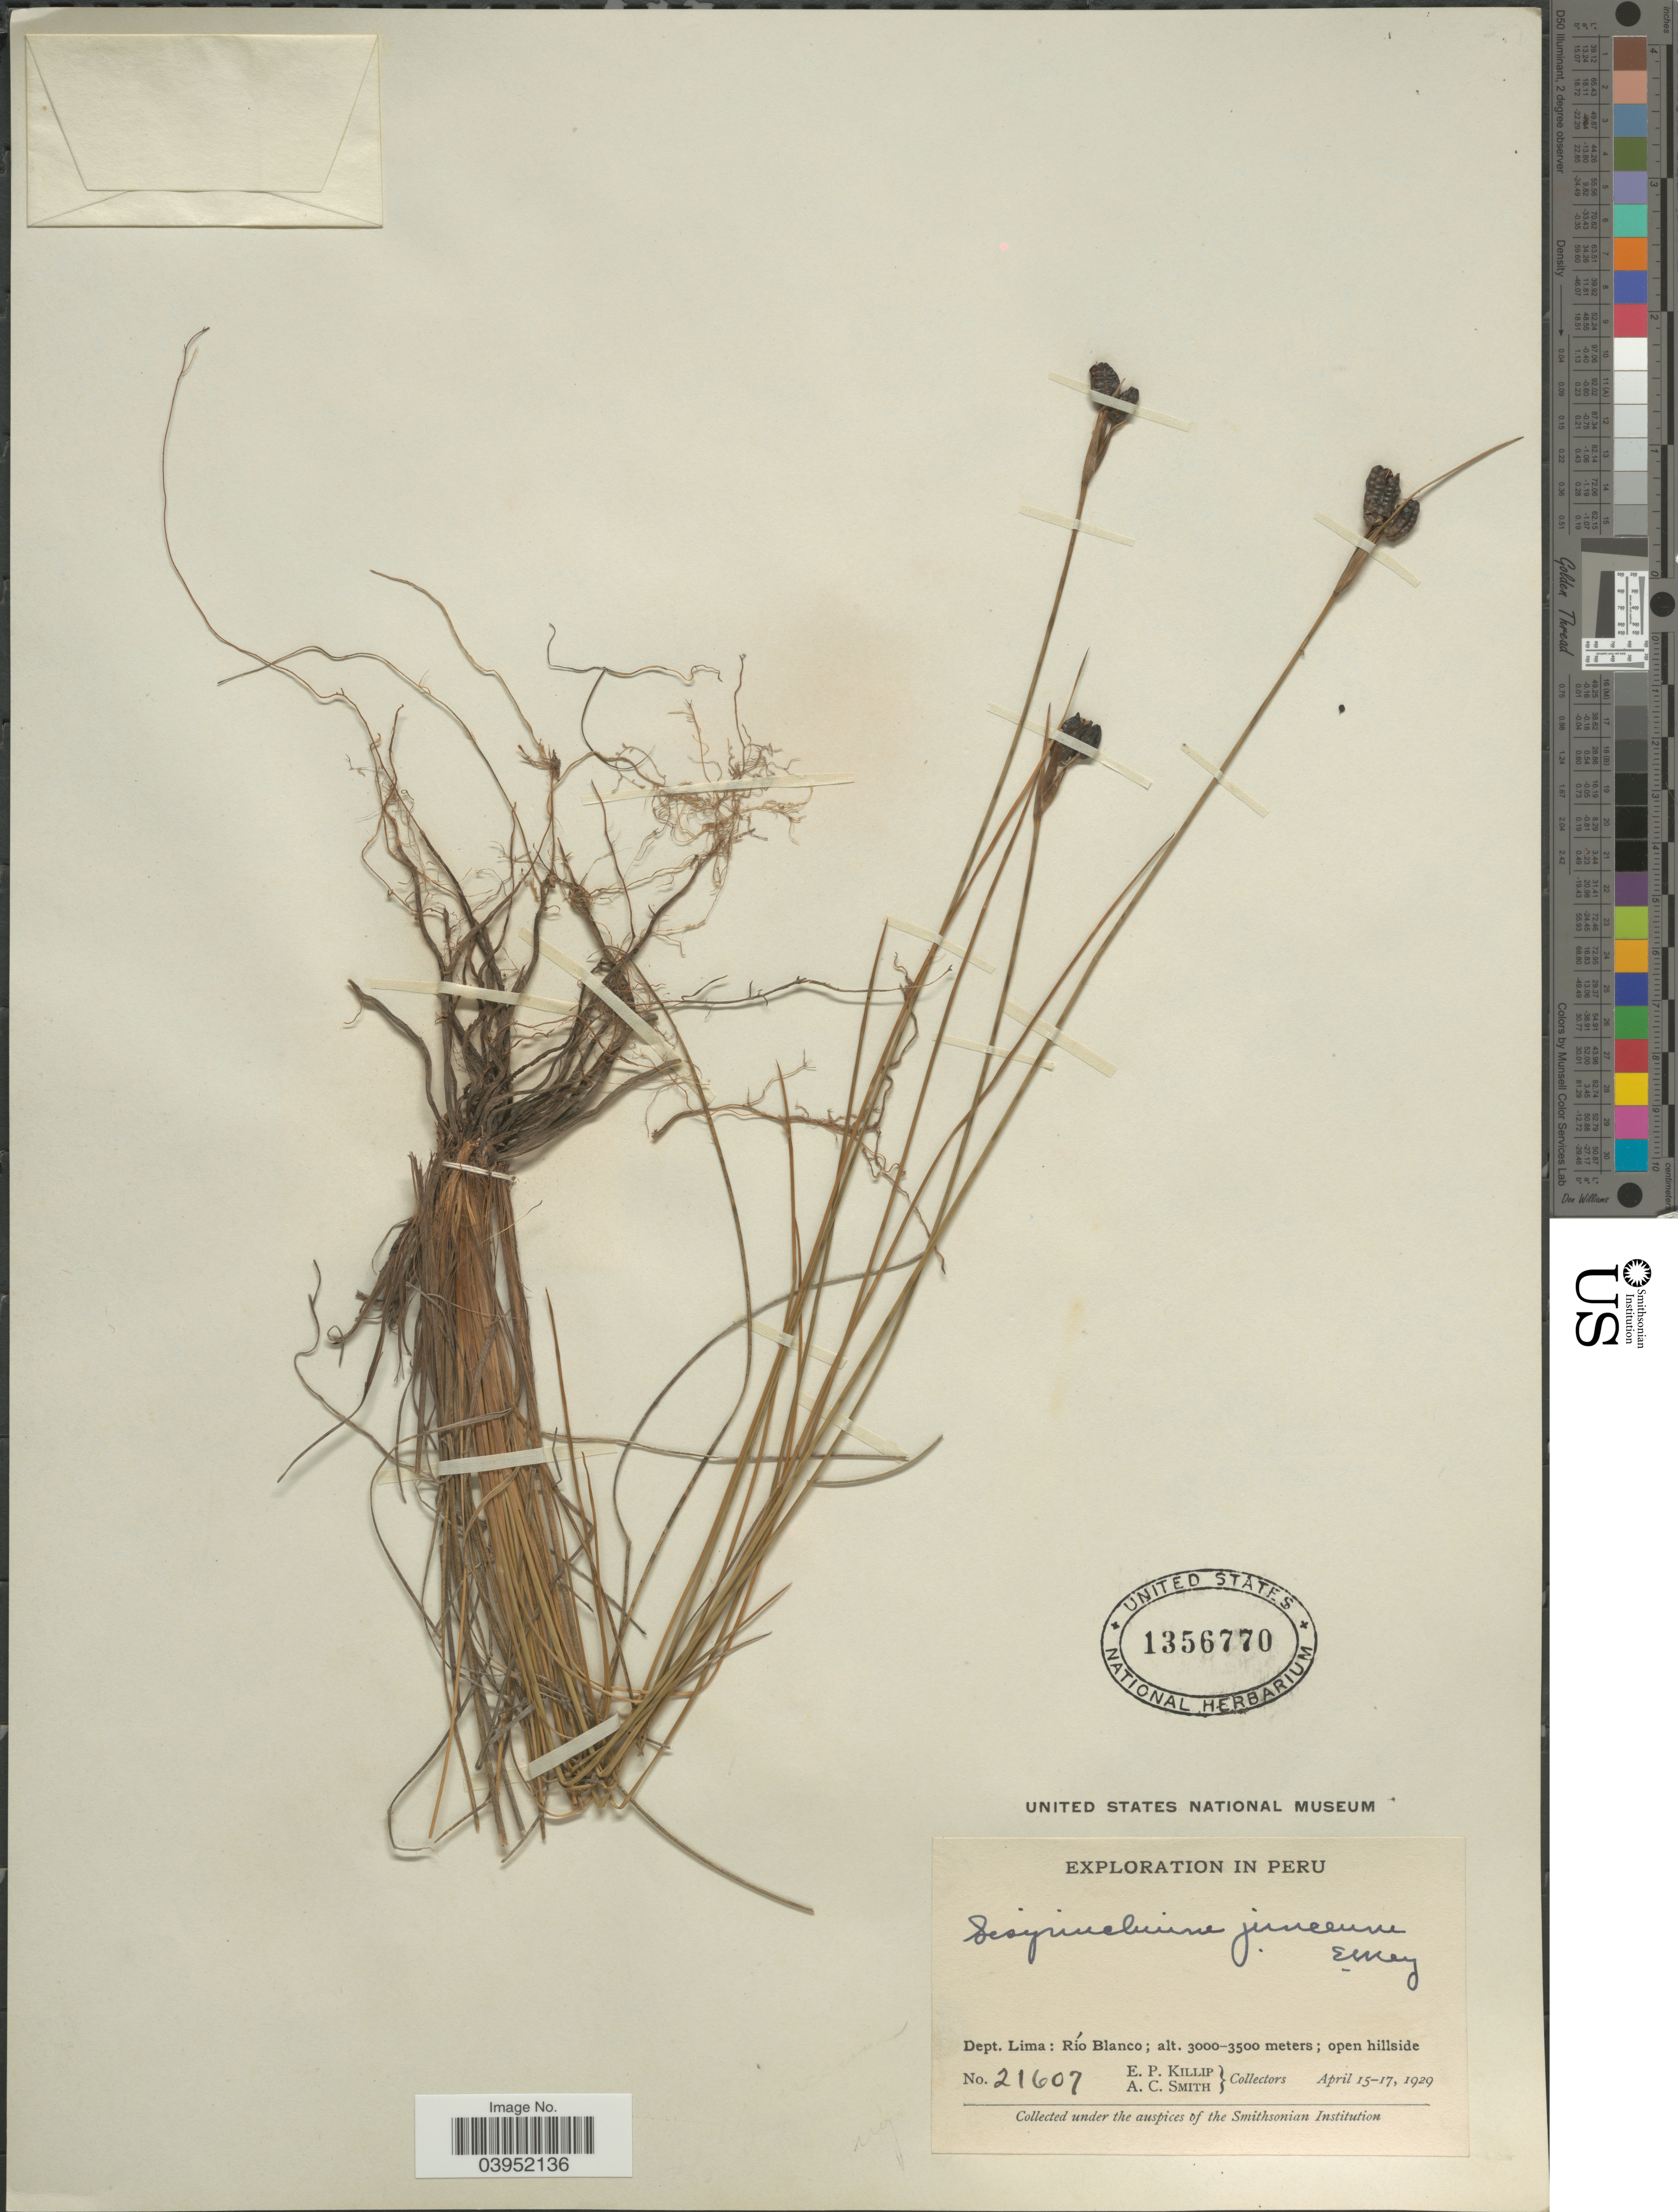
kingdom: Plantae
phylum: Tracheophyta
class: Liliopsida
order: Asparagales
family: Iridaceae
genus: Sisyrinchium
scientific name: Sisyrinchium junceum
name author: E. Mey. ex C. Presl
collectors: E. P. Killip & A. C. Smith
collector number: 21607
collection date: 1929-04-15/1929-04-17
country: Peru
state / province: Lima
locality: Dept. Lima: Río Blanco.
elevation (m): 3000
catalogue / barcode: US 1356770